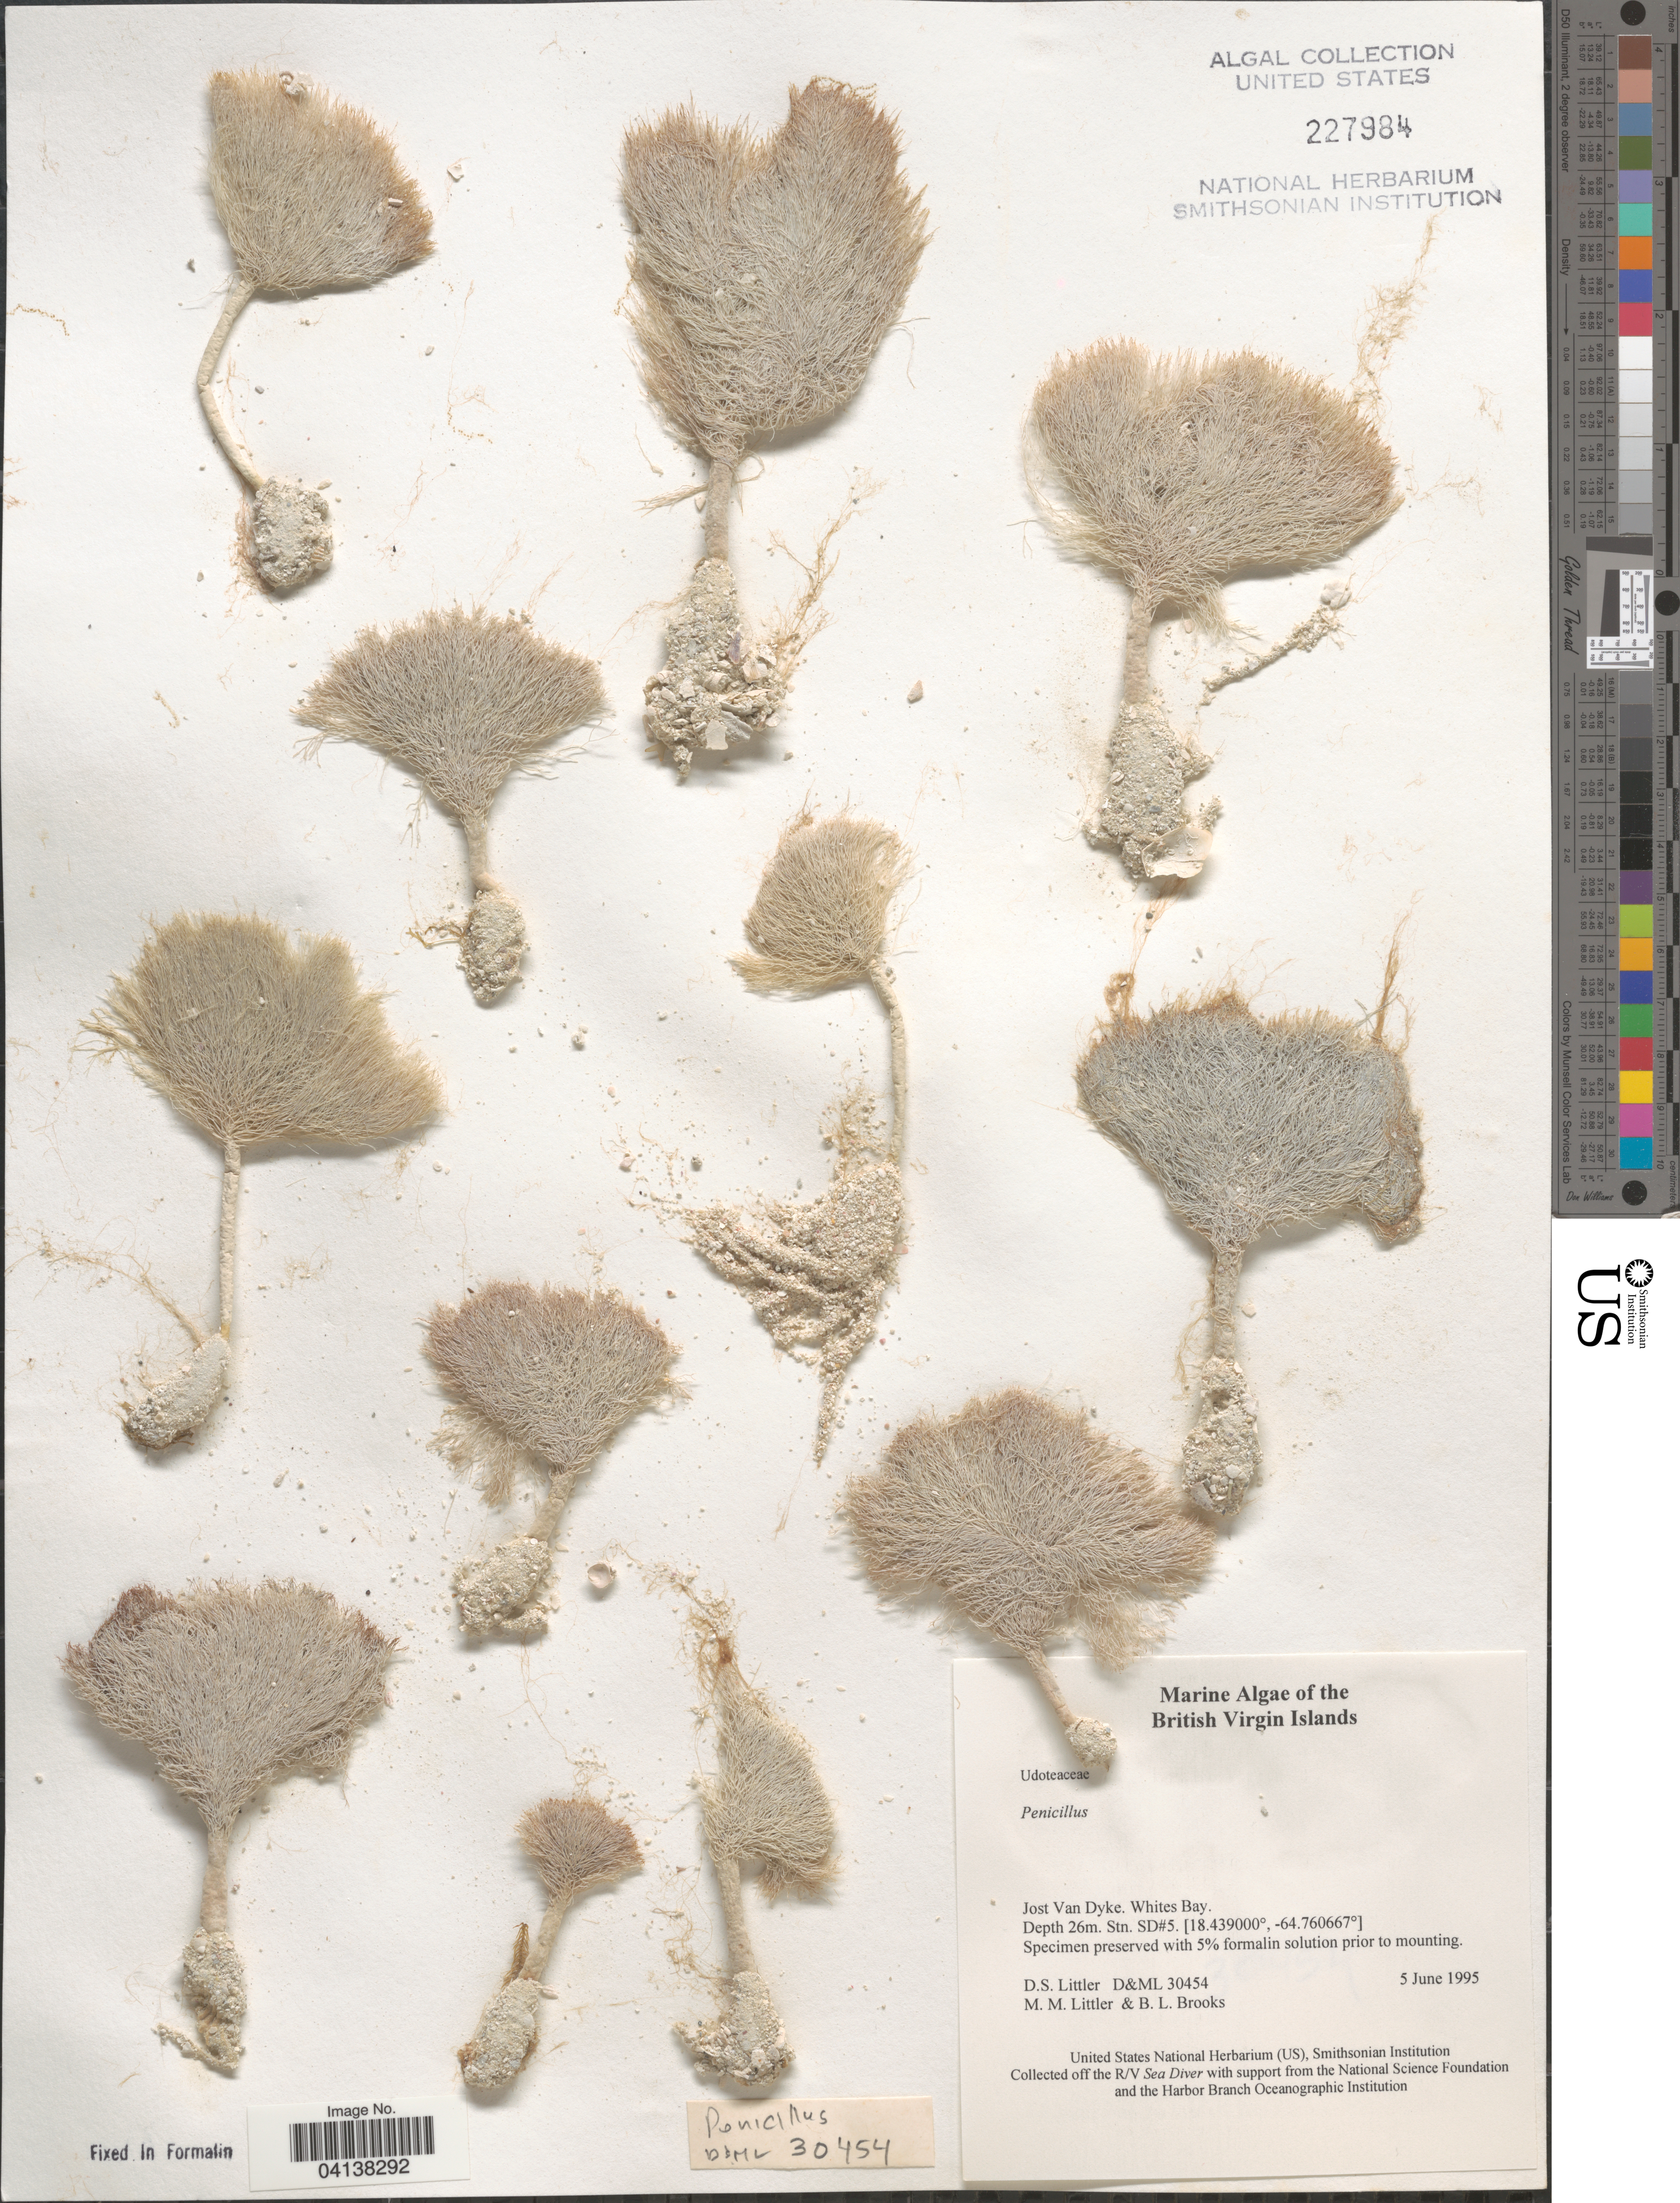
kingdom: Plantae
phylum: Chlorophyta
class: Ulvophyceae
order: Bryopsidales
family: Udoteaceae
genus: Penicillus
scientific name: Penicillus sp.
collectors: D. S. Littler & B. Brooks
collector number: D&ML 30454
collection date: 1995-06-05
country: British Virgin Islands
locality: Jost Van Dyke. Whites Bay. Stn. SD#5.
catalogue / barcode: US 227984